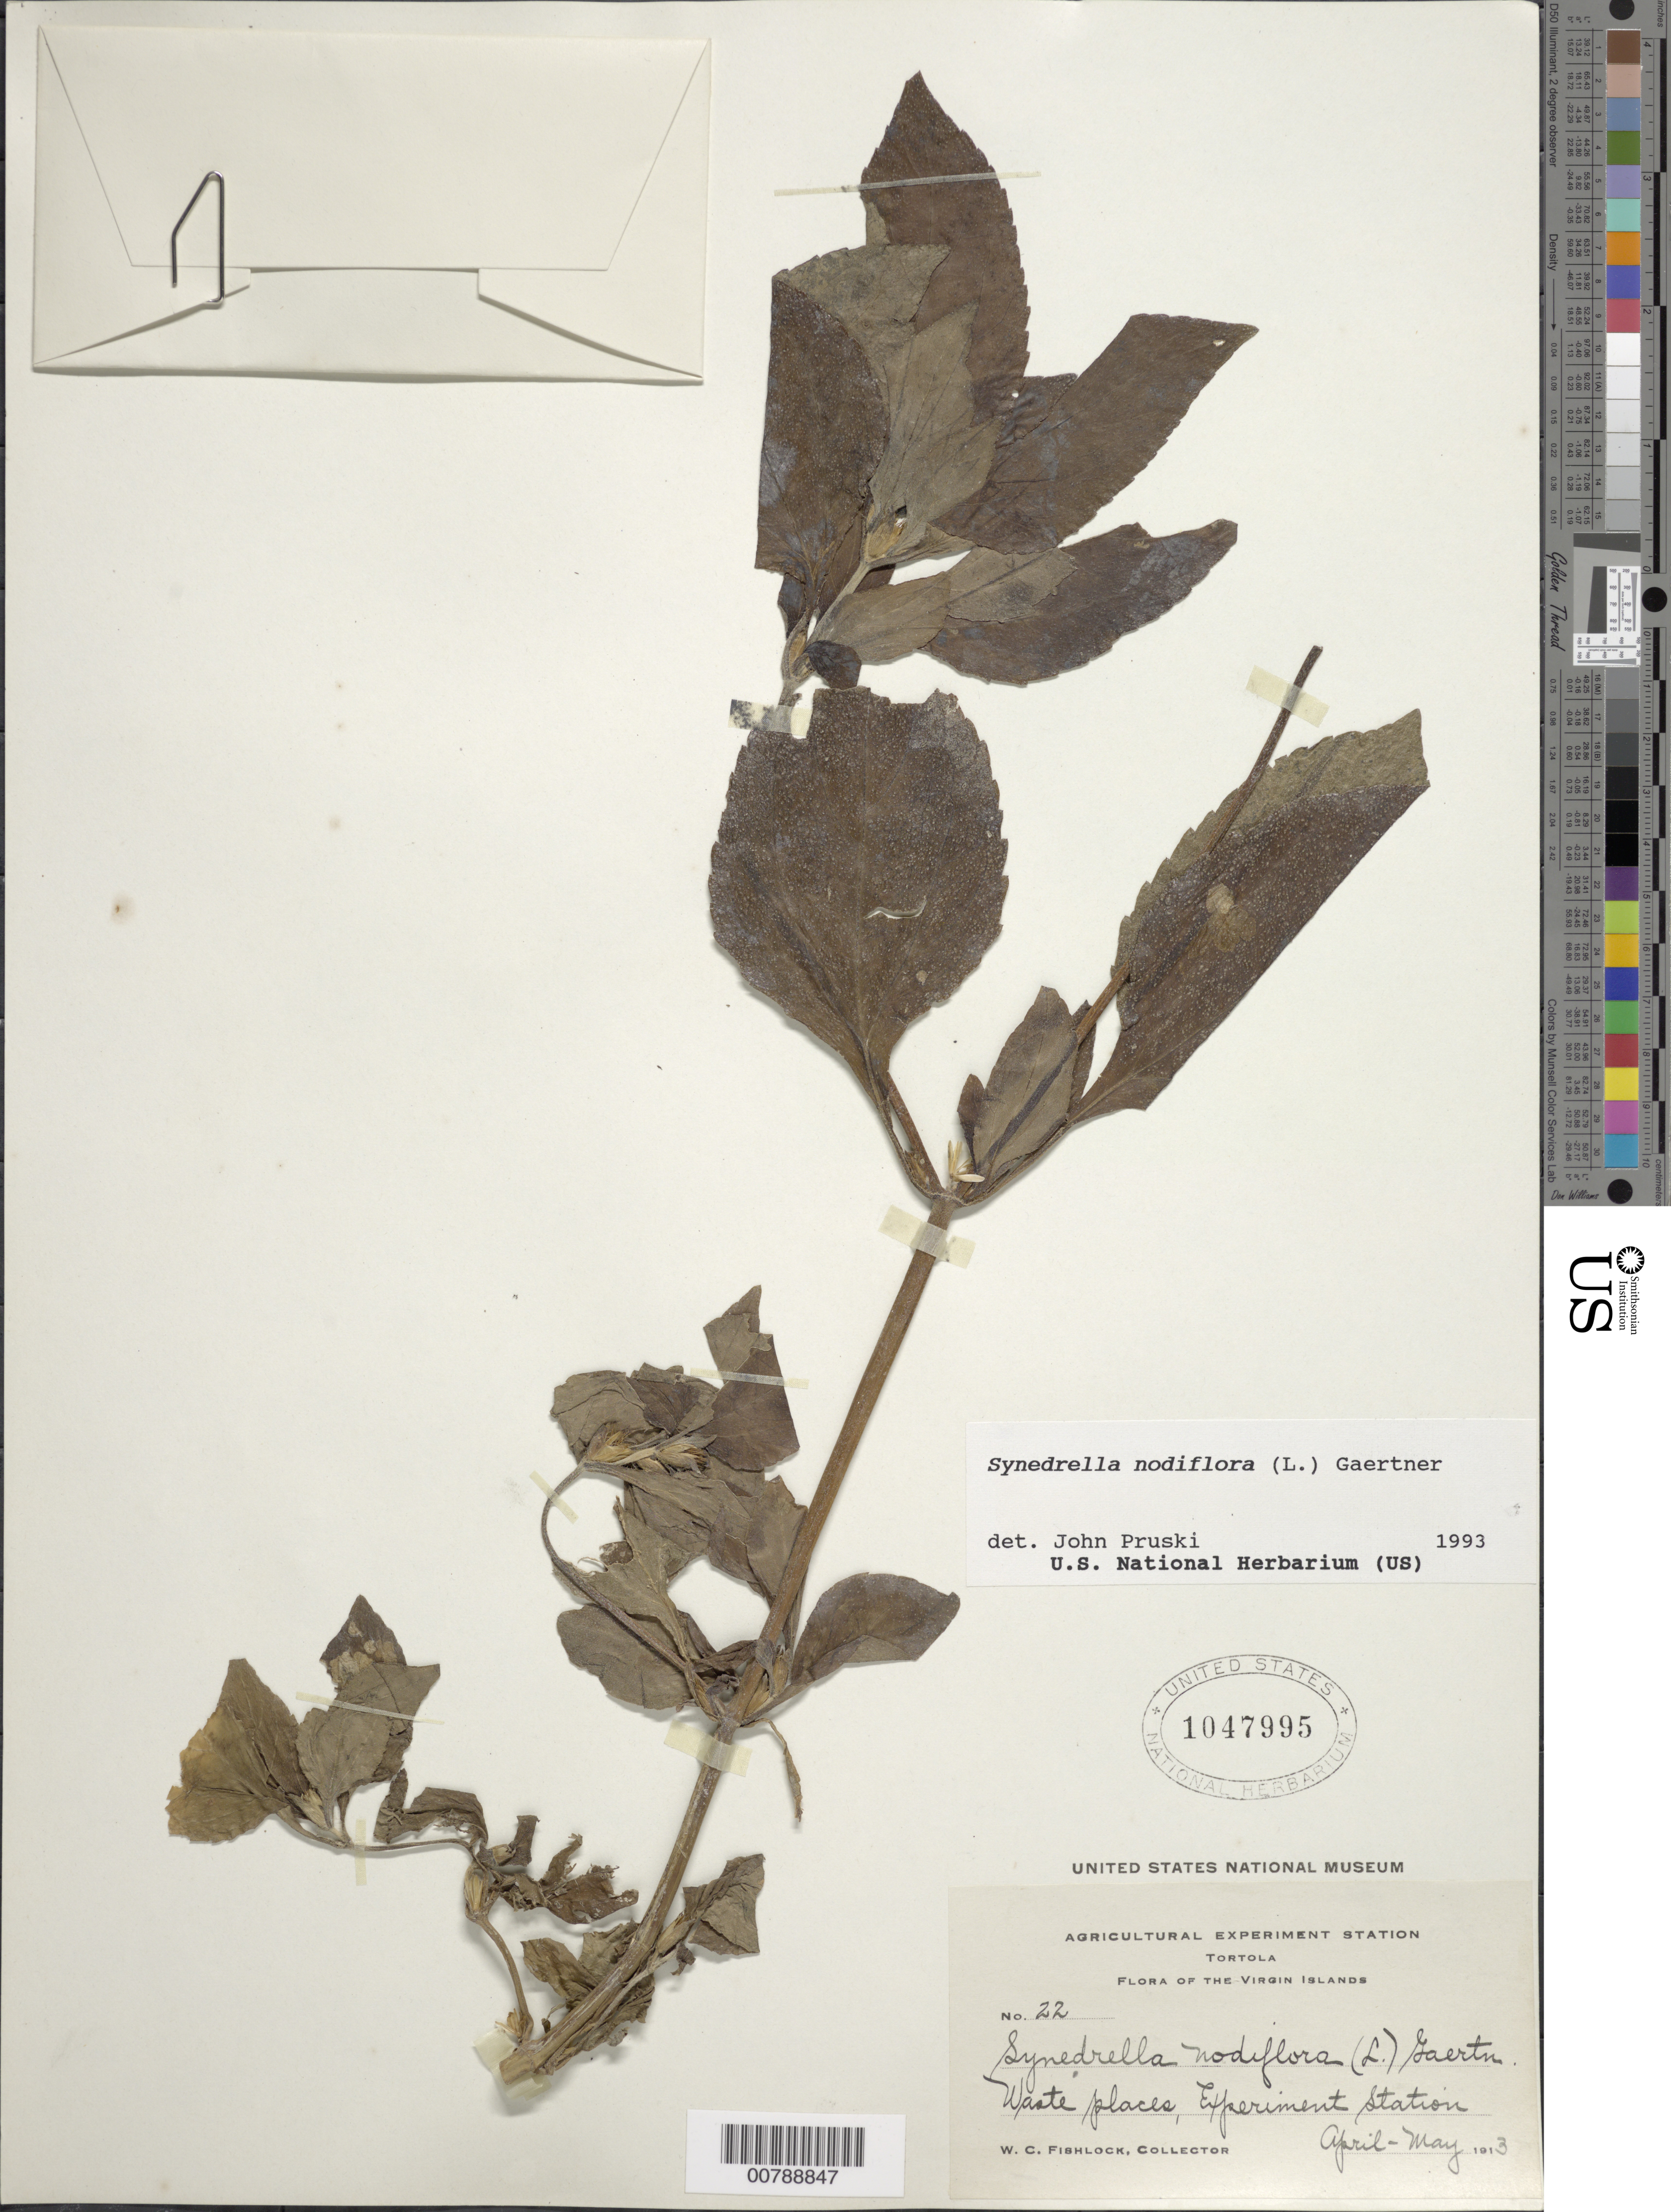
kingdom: Plantae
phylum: Tracheophyta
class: Magnoliopsida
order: Asterales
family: Asteraceae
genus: Synedrella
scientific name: Synedrella nodiflora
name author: (L.) Gaertn.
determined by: Pruski, J. F.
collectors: W. Fishlock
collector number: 22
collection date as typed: Apr 1913 to -- May 1913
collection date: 1913-04/1913-05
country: British Virgin Islands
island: Tortola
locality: Waste places, Experiment Station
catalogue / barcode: US 1047995